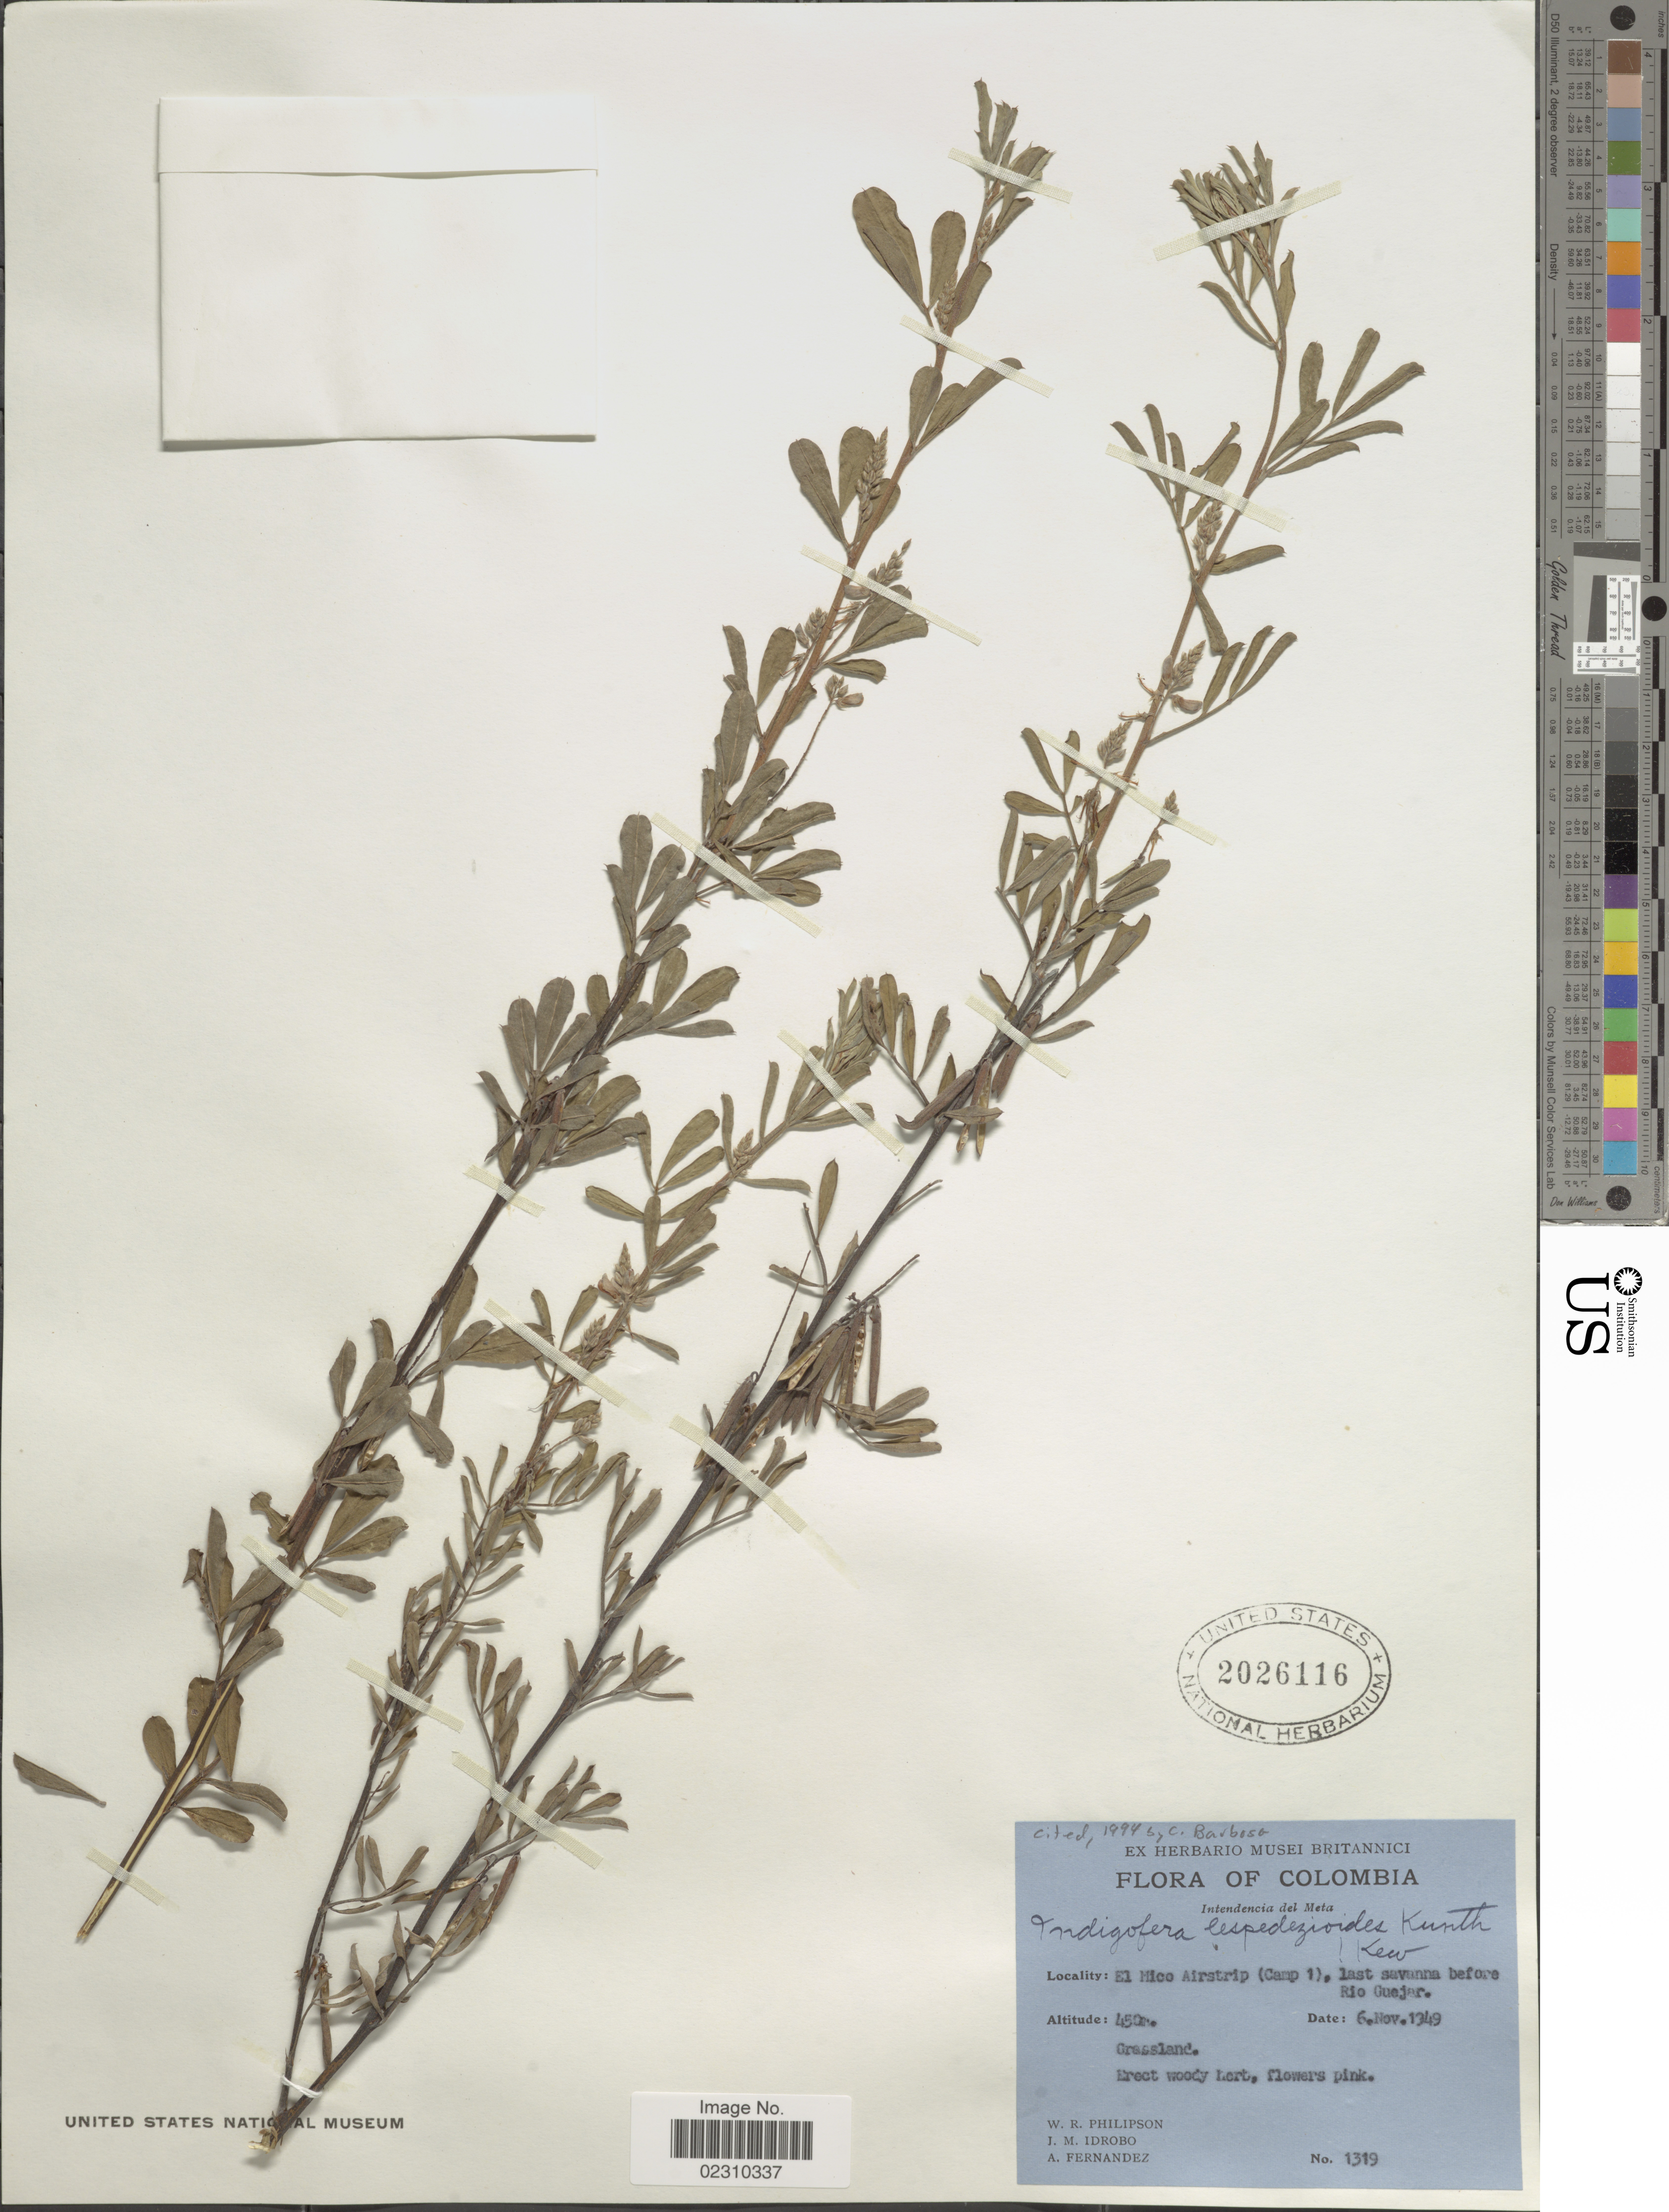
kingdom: Plantae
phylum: Tracheophyta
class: Magnoliopsida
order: Fabales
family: Fabaceae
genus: Indigofera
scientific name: Indigofera lespedezioides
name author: Kunth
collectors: W. R. Philipson, J. M. Idrobo & A. Fernandez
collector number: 1319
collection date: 1949-11-06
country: Colombia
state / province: Meta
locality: Intendencia del Meta, El Mico Airstrip (Camp 1), last savnna before Rio Guejar.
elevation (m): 450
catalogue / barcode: US 2026116